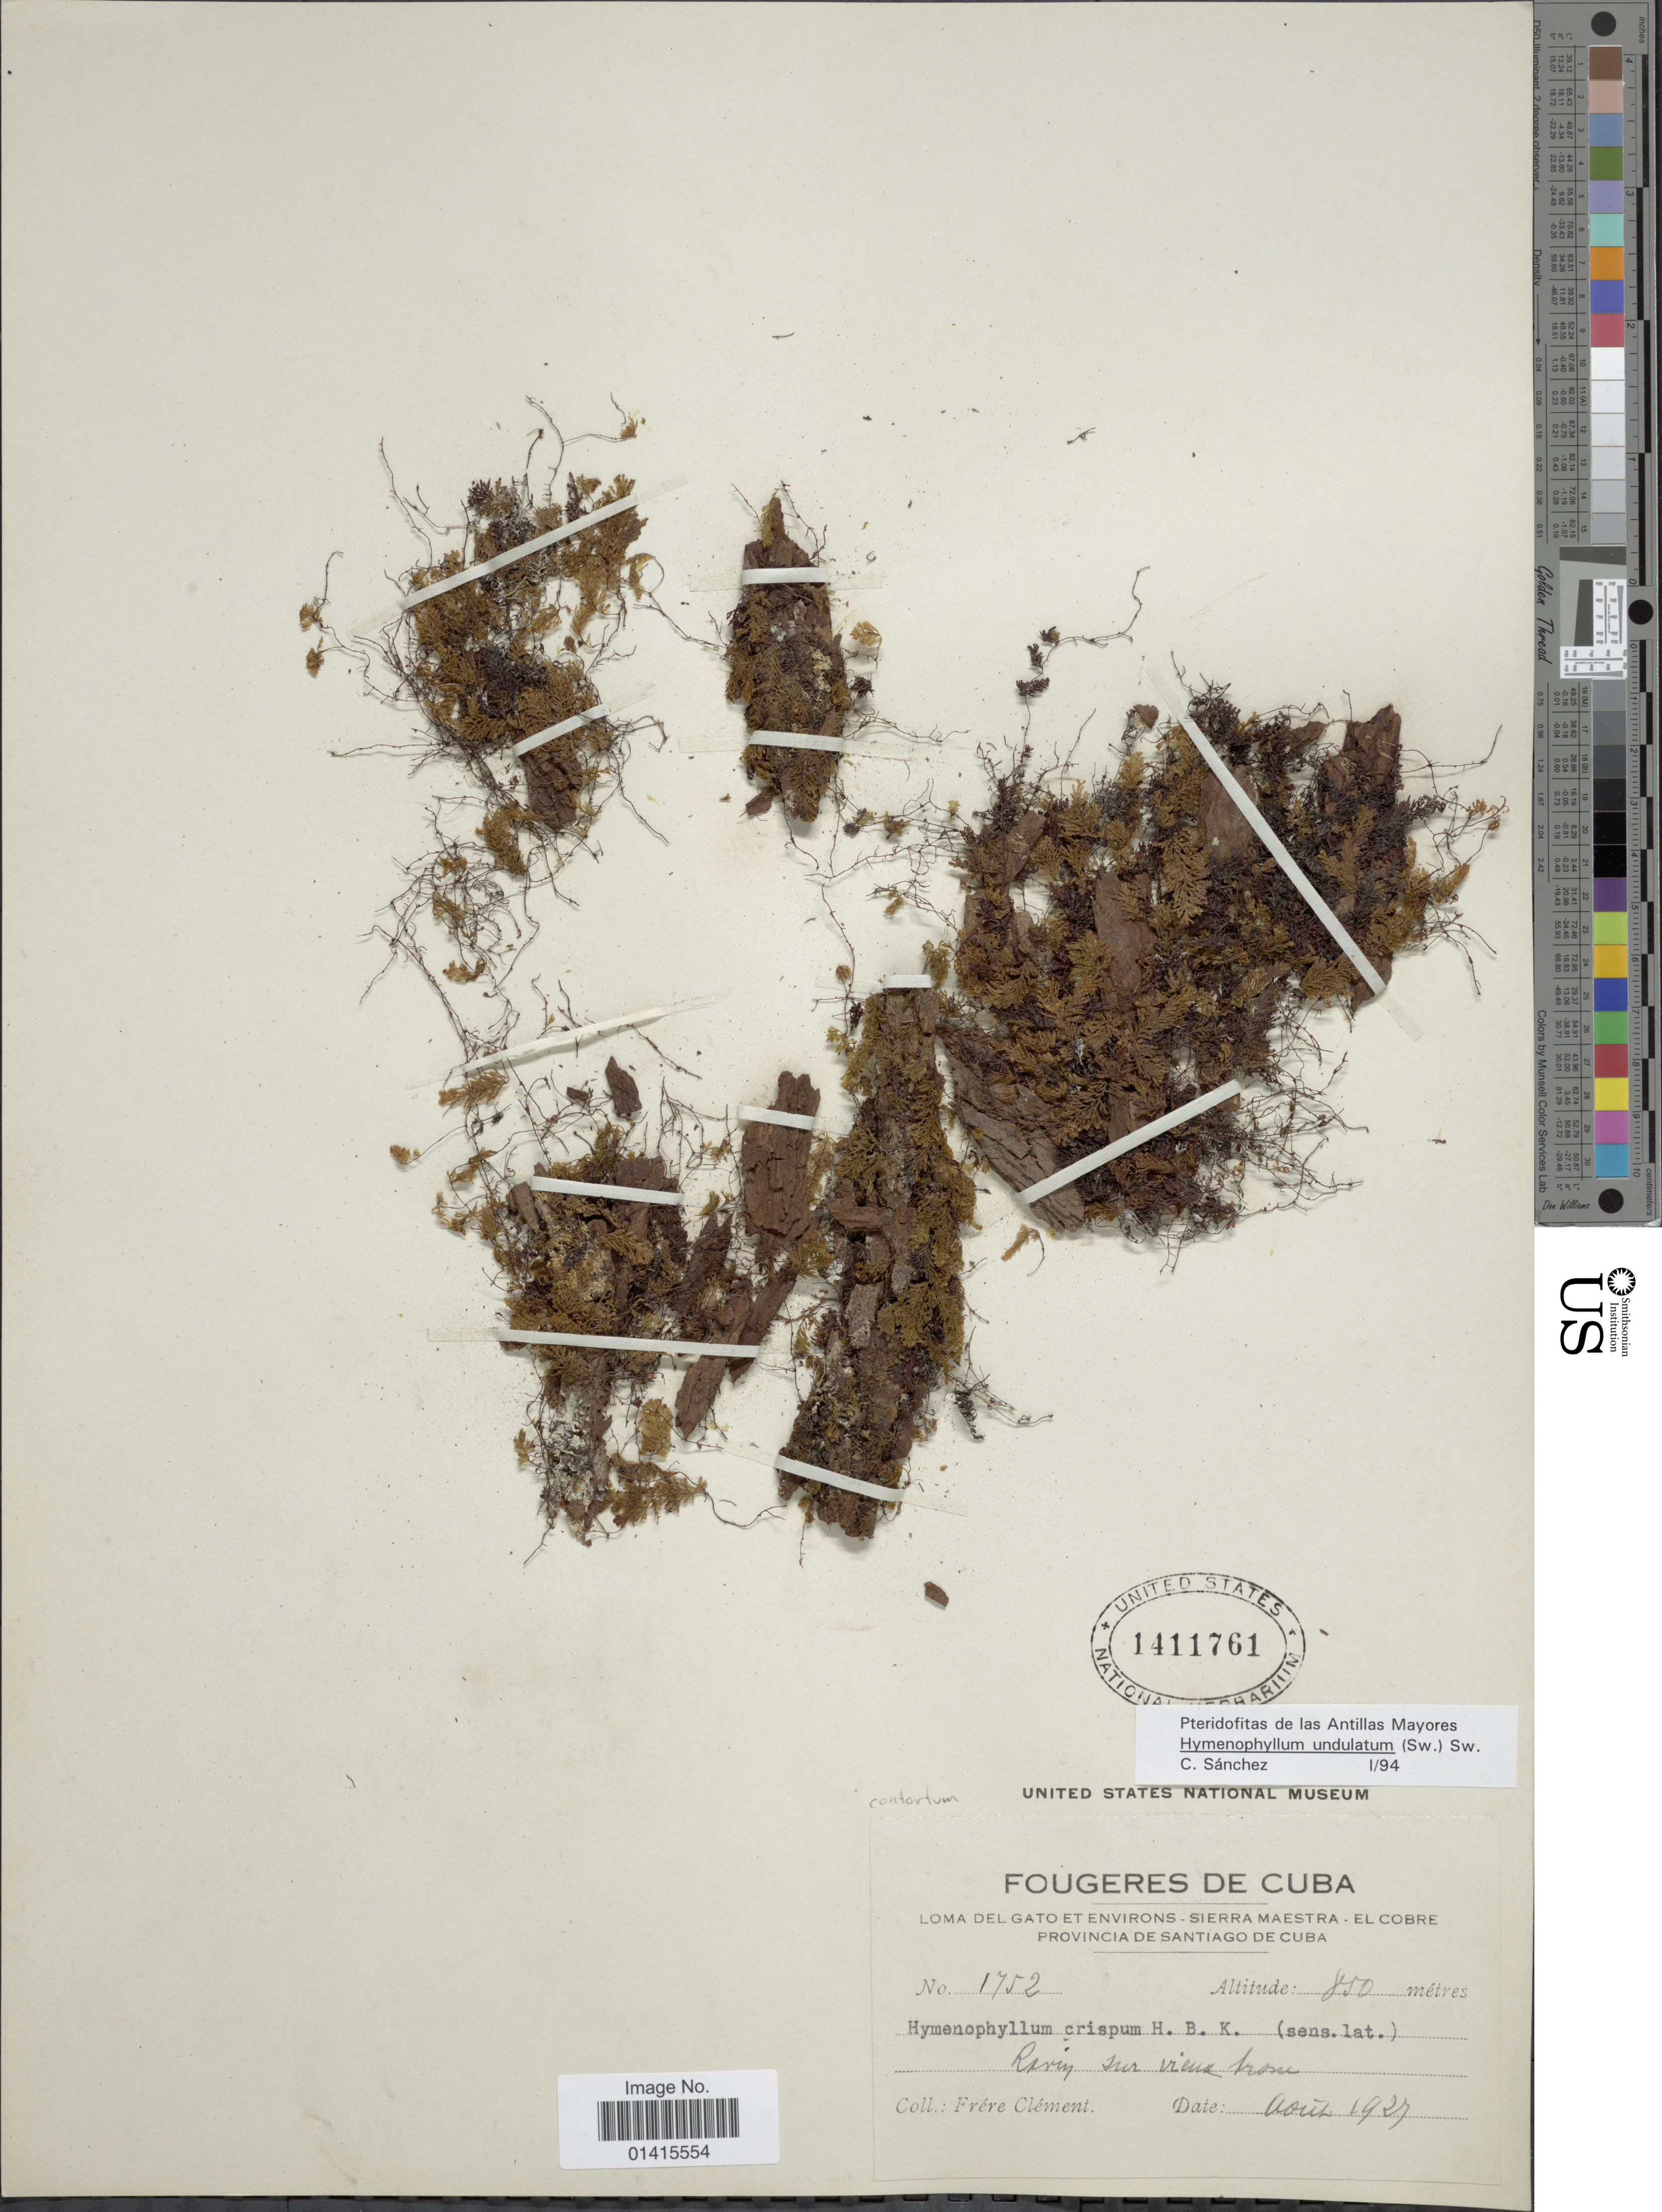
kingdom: Plantae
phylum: Tracheophyta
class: Polypodiopsida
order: Hymenophyllales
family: Hymenophyllaceae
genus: Hymenophyllum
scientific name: Hymenophyllum undulatum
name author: (Sw.) Sw.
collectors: B. Clement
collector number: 1752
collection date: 1927-08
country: Cuba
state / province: Santiago de Cuba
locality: Loma del Gato et environs-Sierra Maestra-El Cobre, provincia de Santiago de Cuba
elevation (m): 850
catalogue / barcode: US 1411761